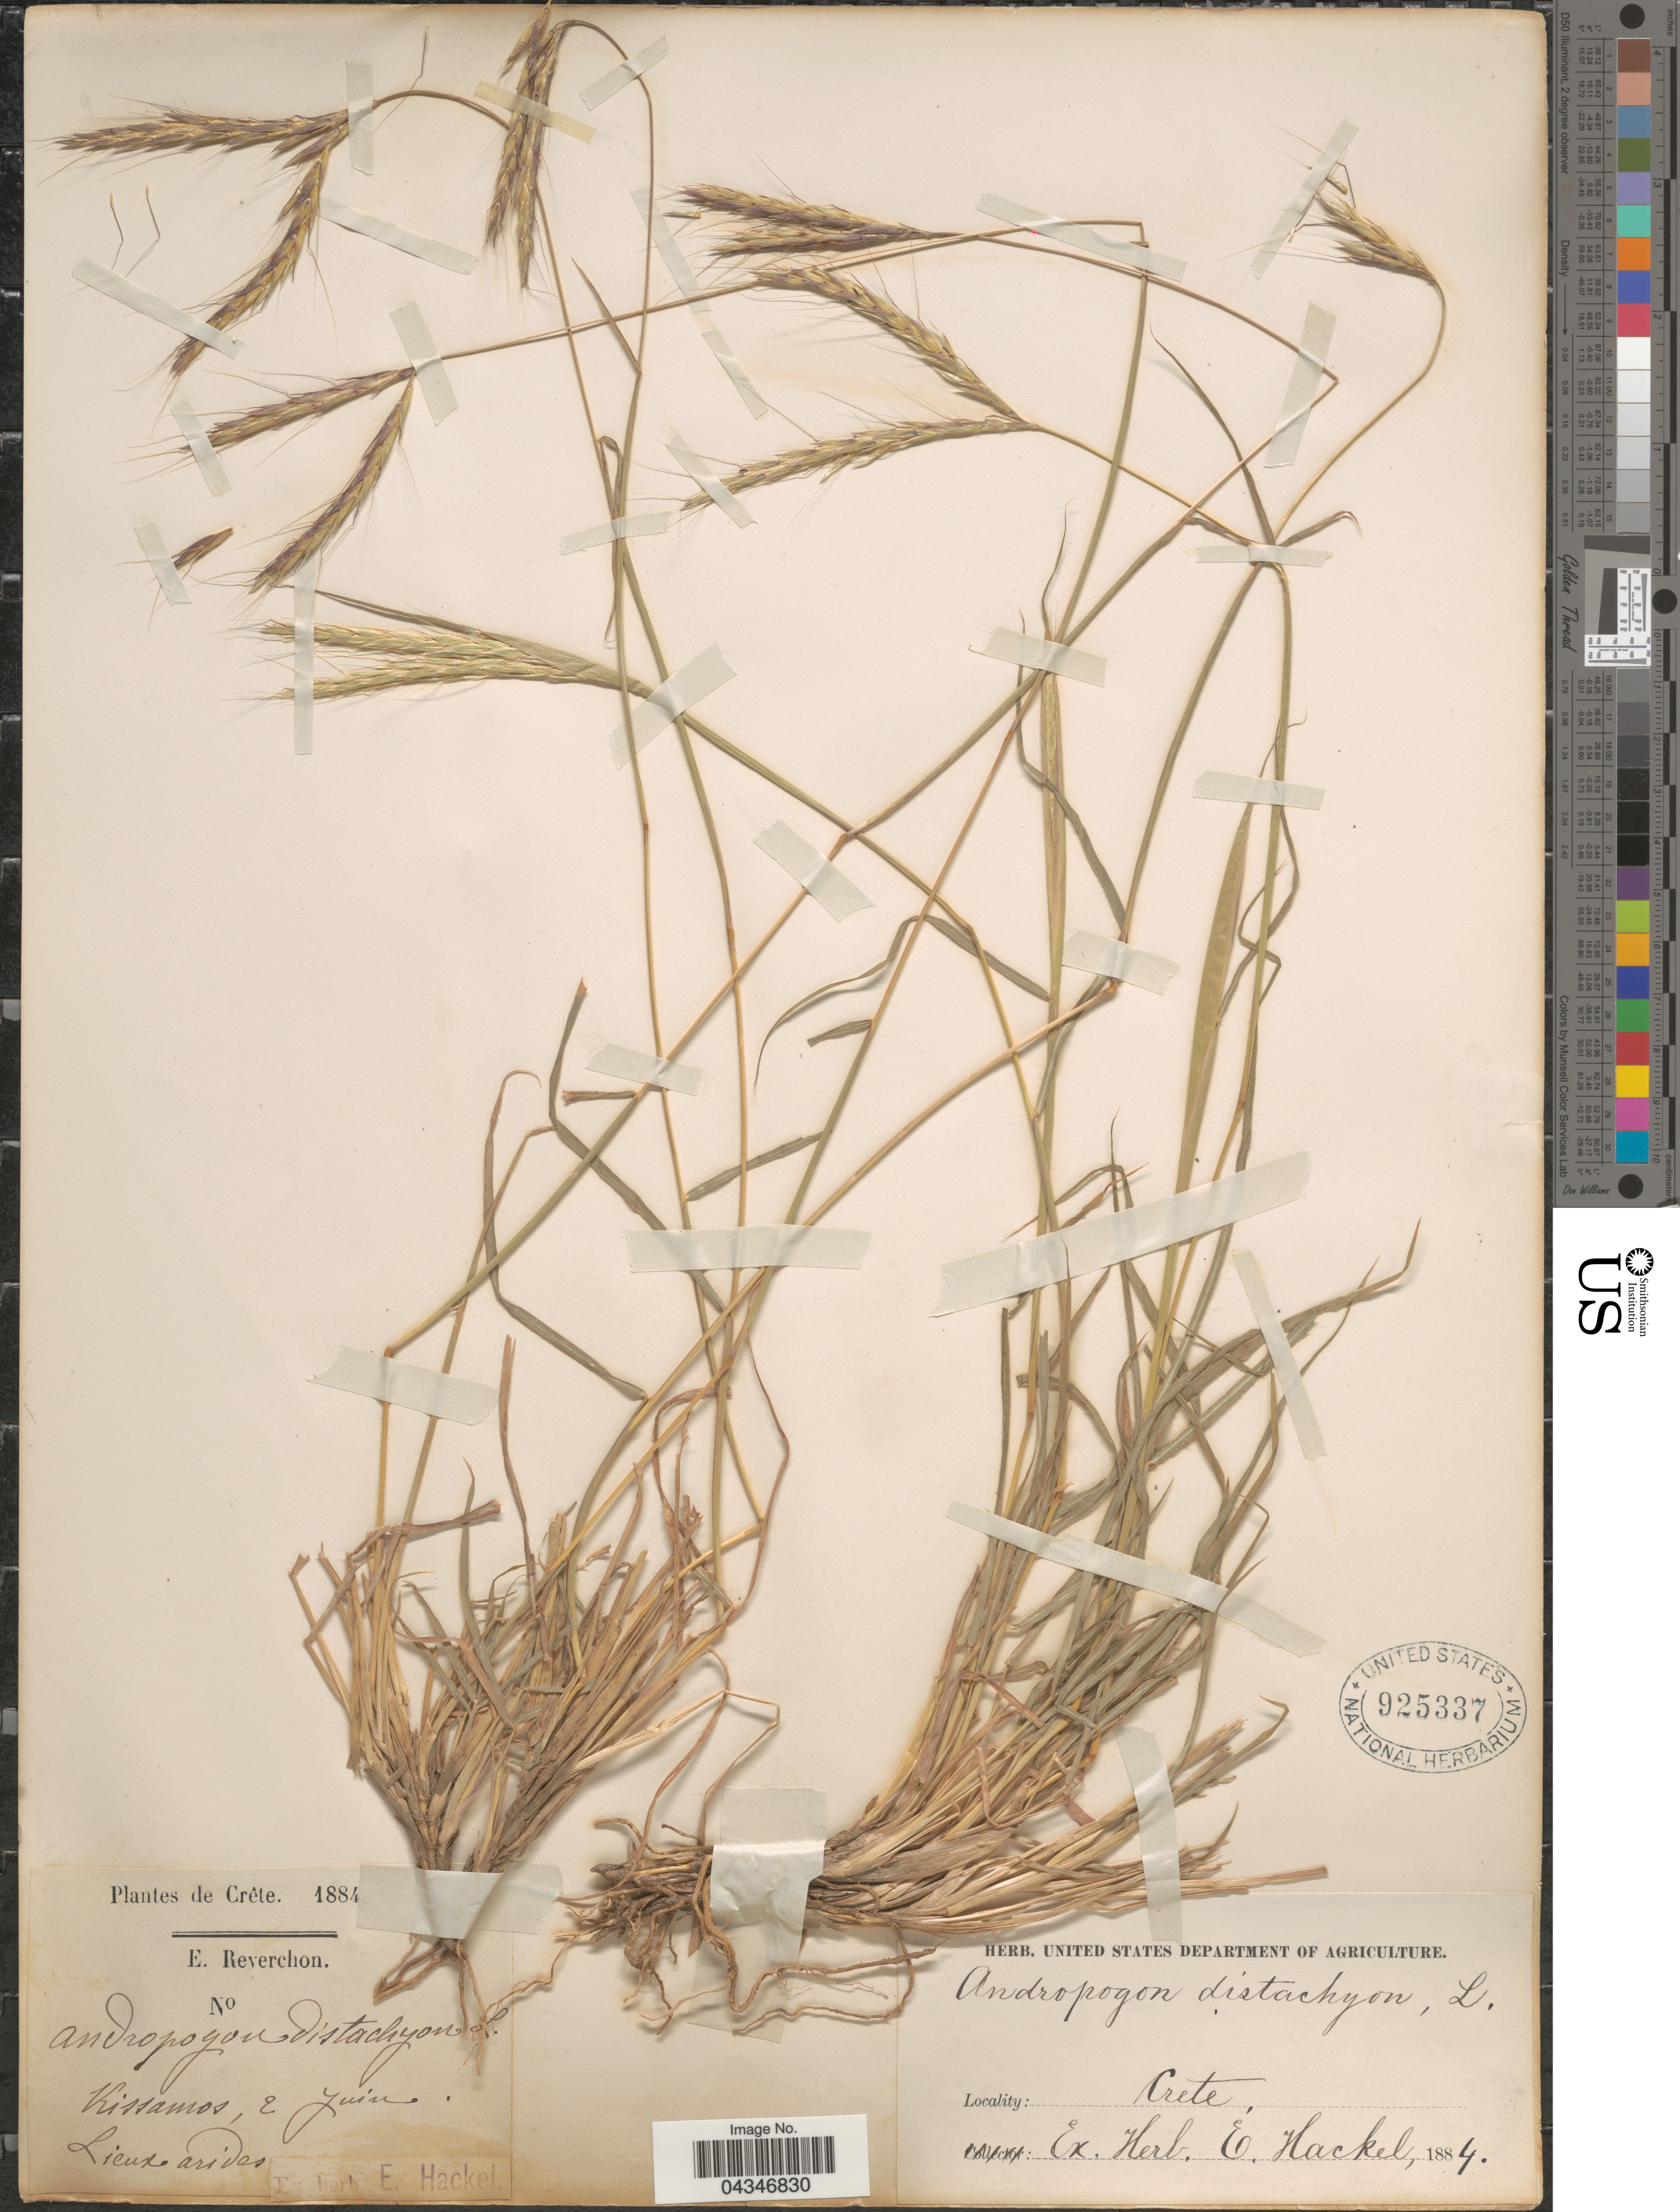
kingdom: Plantae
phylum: Tracheophyta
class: Liliopsida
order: Poales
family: Poaceae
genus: Andropogon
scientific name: Andropogon distachyos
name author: L.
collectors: E. Reverchon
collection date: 1884-06-02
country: Greece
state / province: Crete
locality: Kissamos. Lieux arides.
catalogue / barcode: US 925337